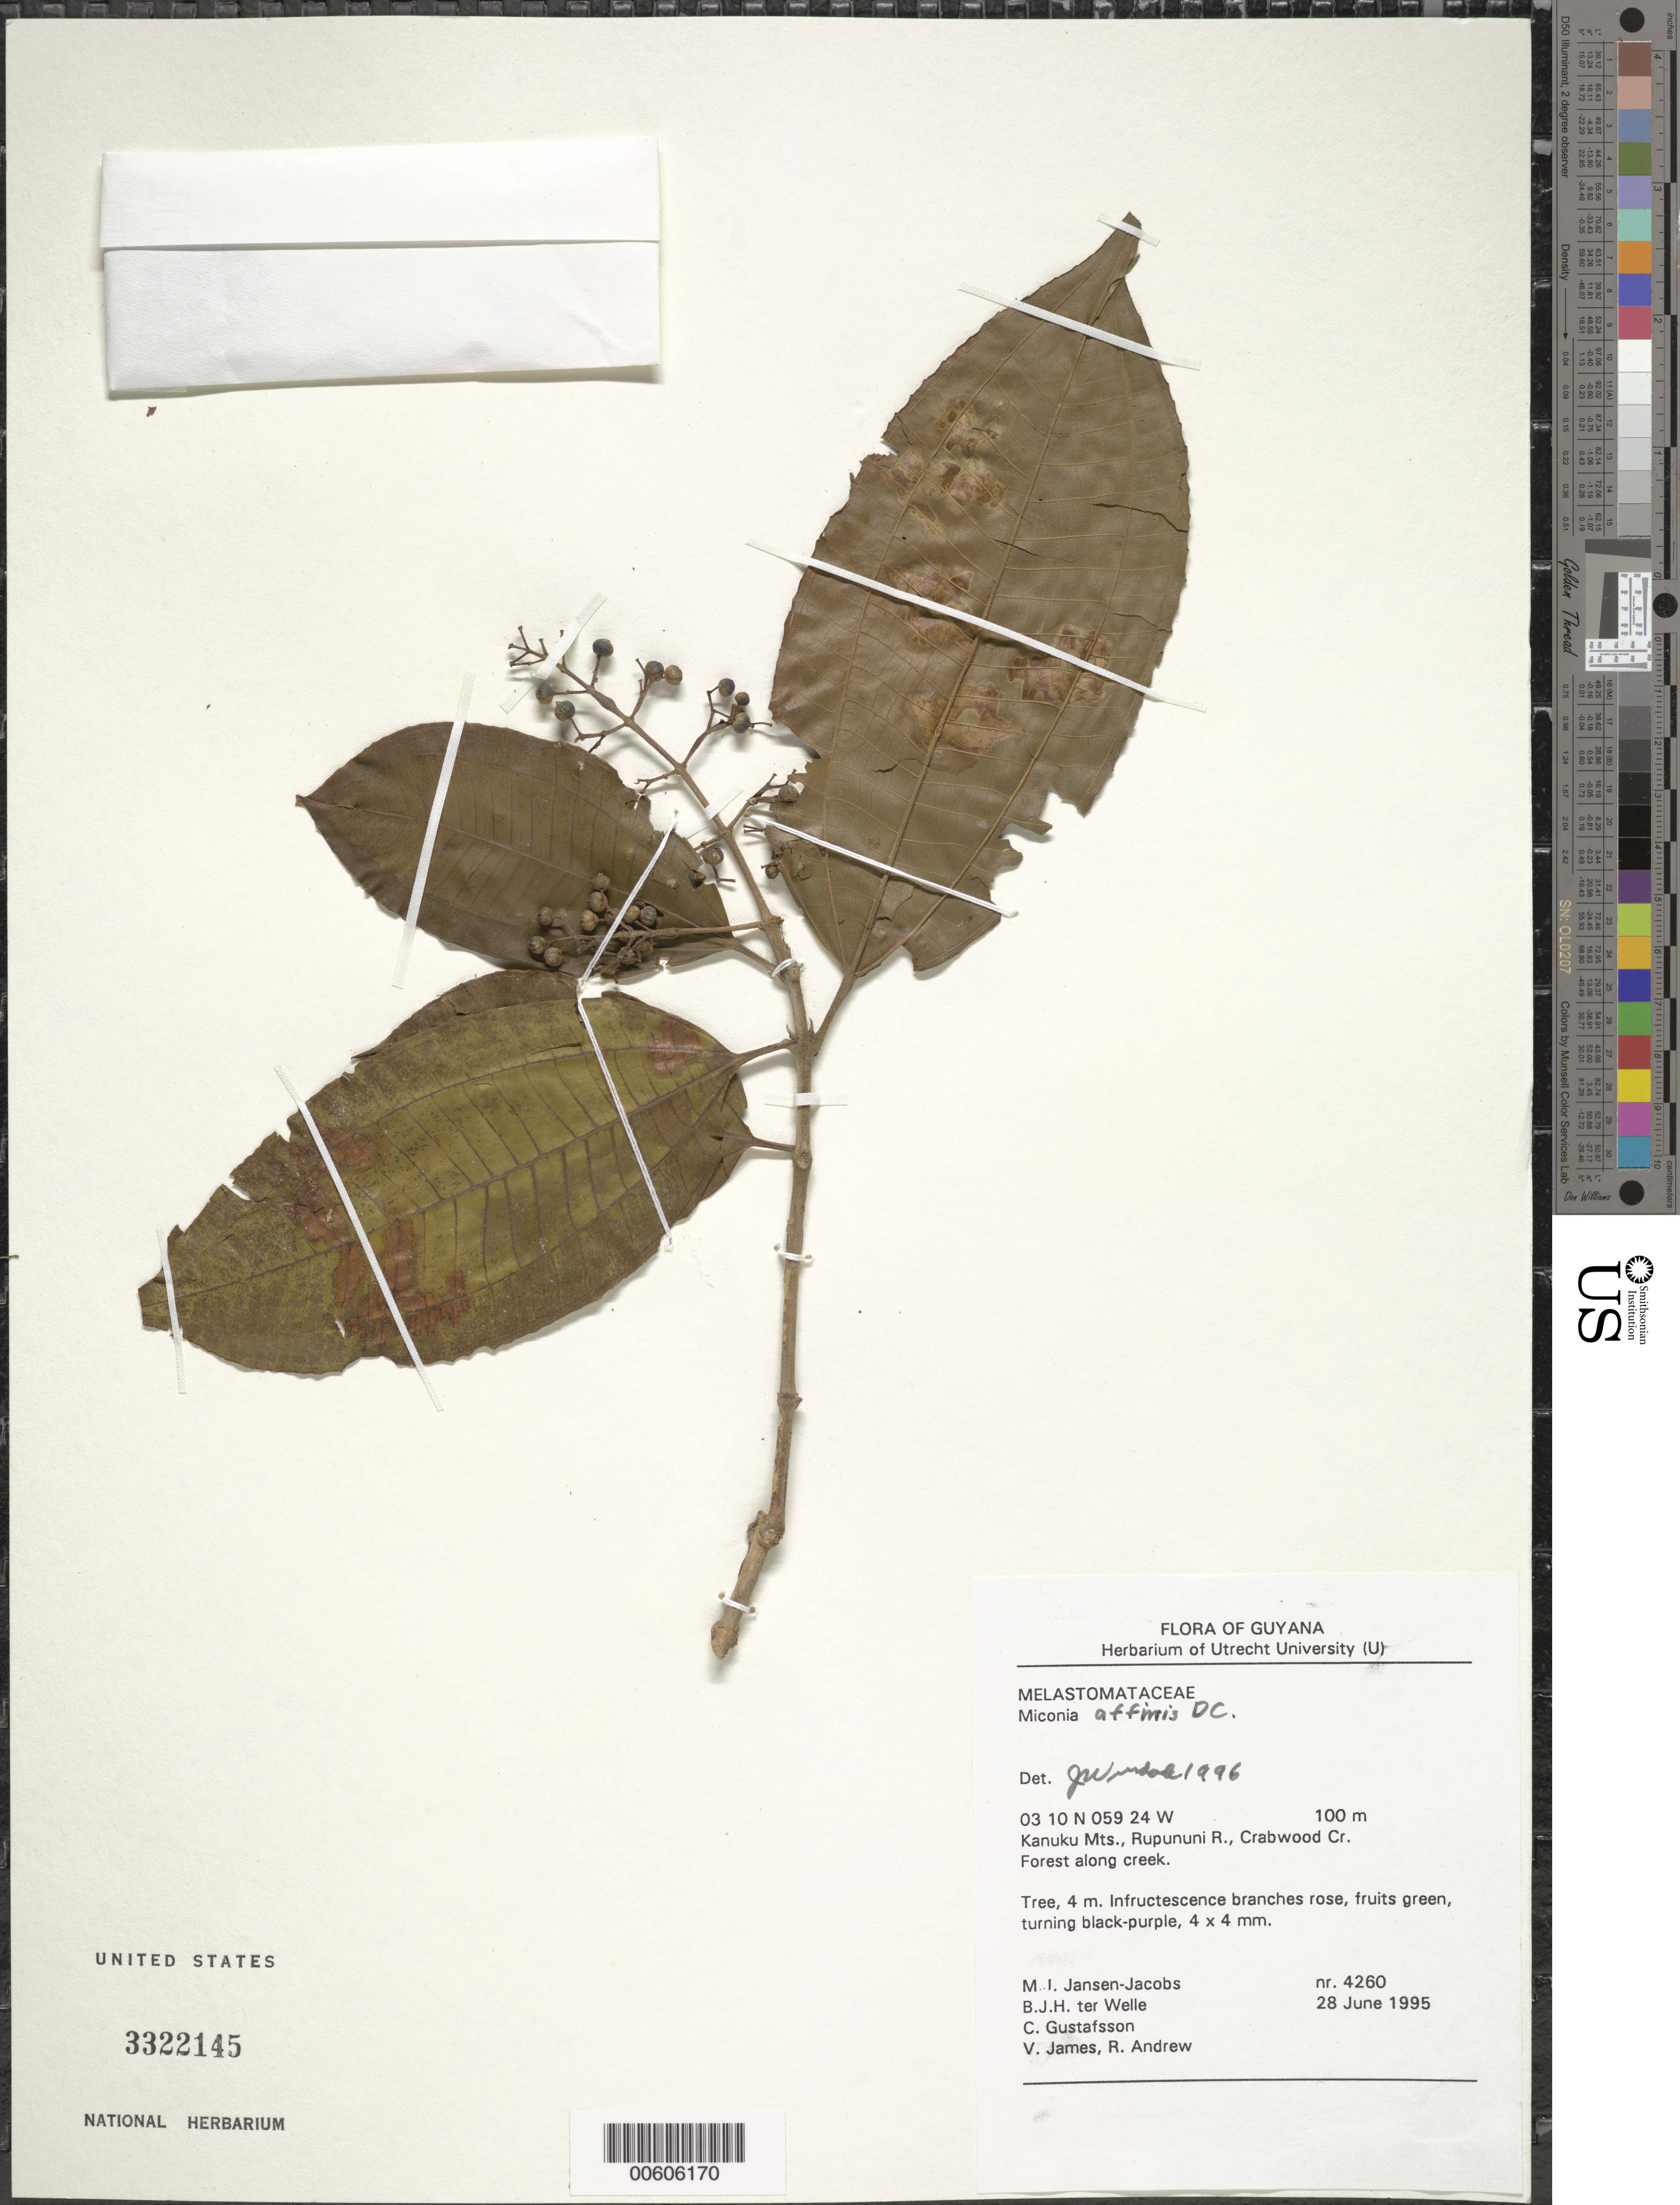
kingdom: Plantae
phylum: Tracheophyta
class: Magnoliopsida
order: Myrtales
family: Melastomataceae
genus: Miconia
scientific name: Miconia affinis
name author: DC.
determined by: Wurdack, John J., (US), US (UNITED STATES)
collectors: M. J. Jansen-Jacobs, B. Welle, C. G. Gustafsson, V. James & R. Andrew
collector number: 4260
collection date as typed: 28-Jun-95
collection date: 1995-06-28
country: Guyana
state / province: U. Takutu-U. Essequibo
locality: Crabwood Creek, Rupununi River, Kanuku Mts.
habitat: Forest along creek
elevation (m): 100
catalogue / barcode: US 3322145